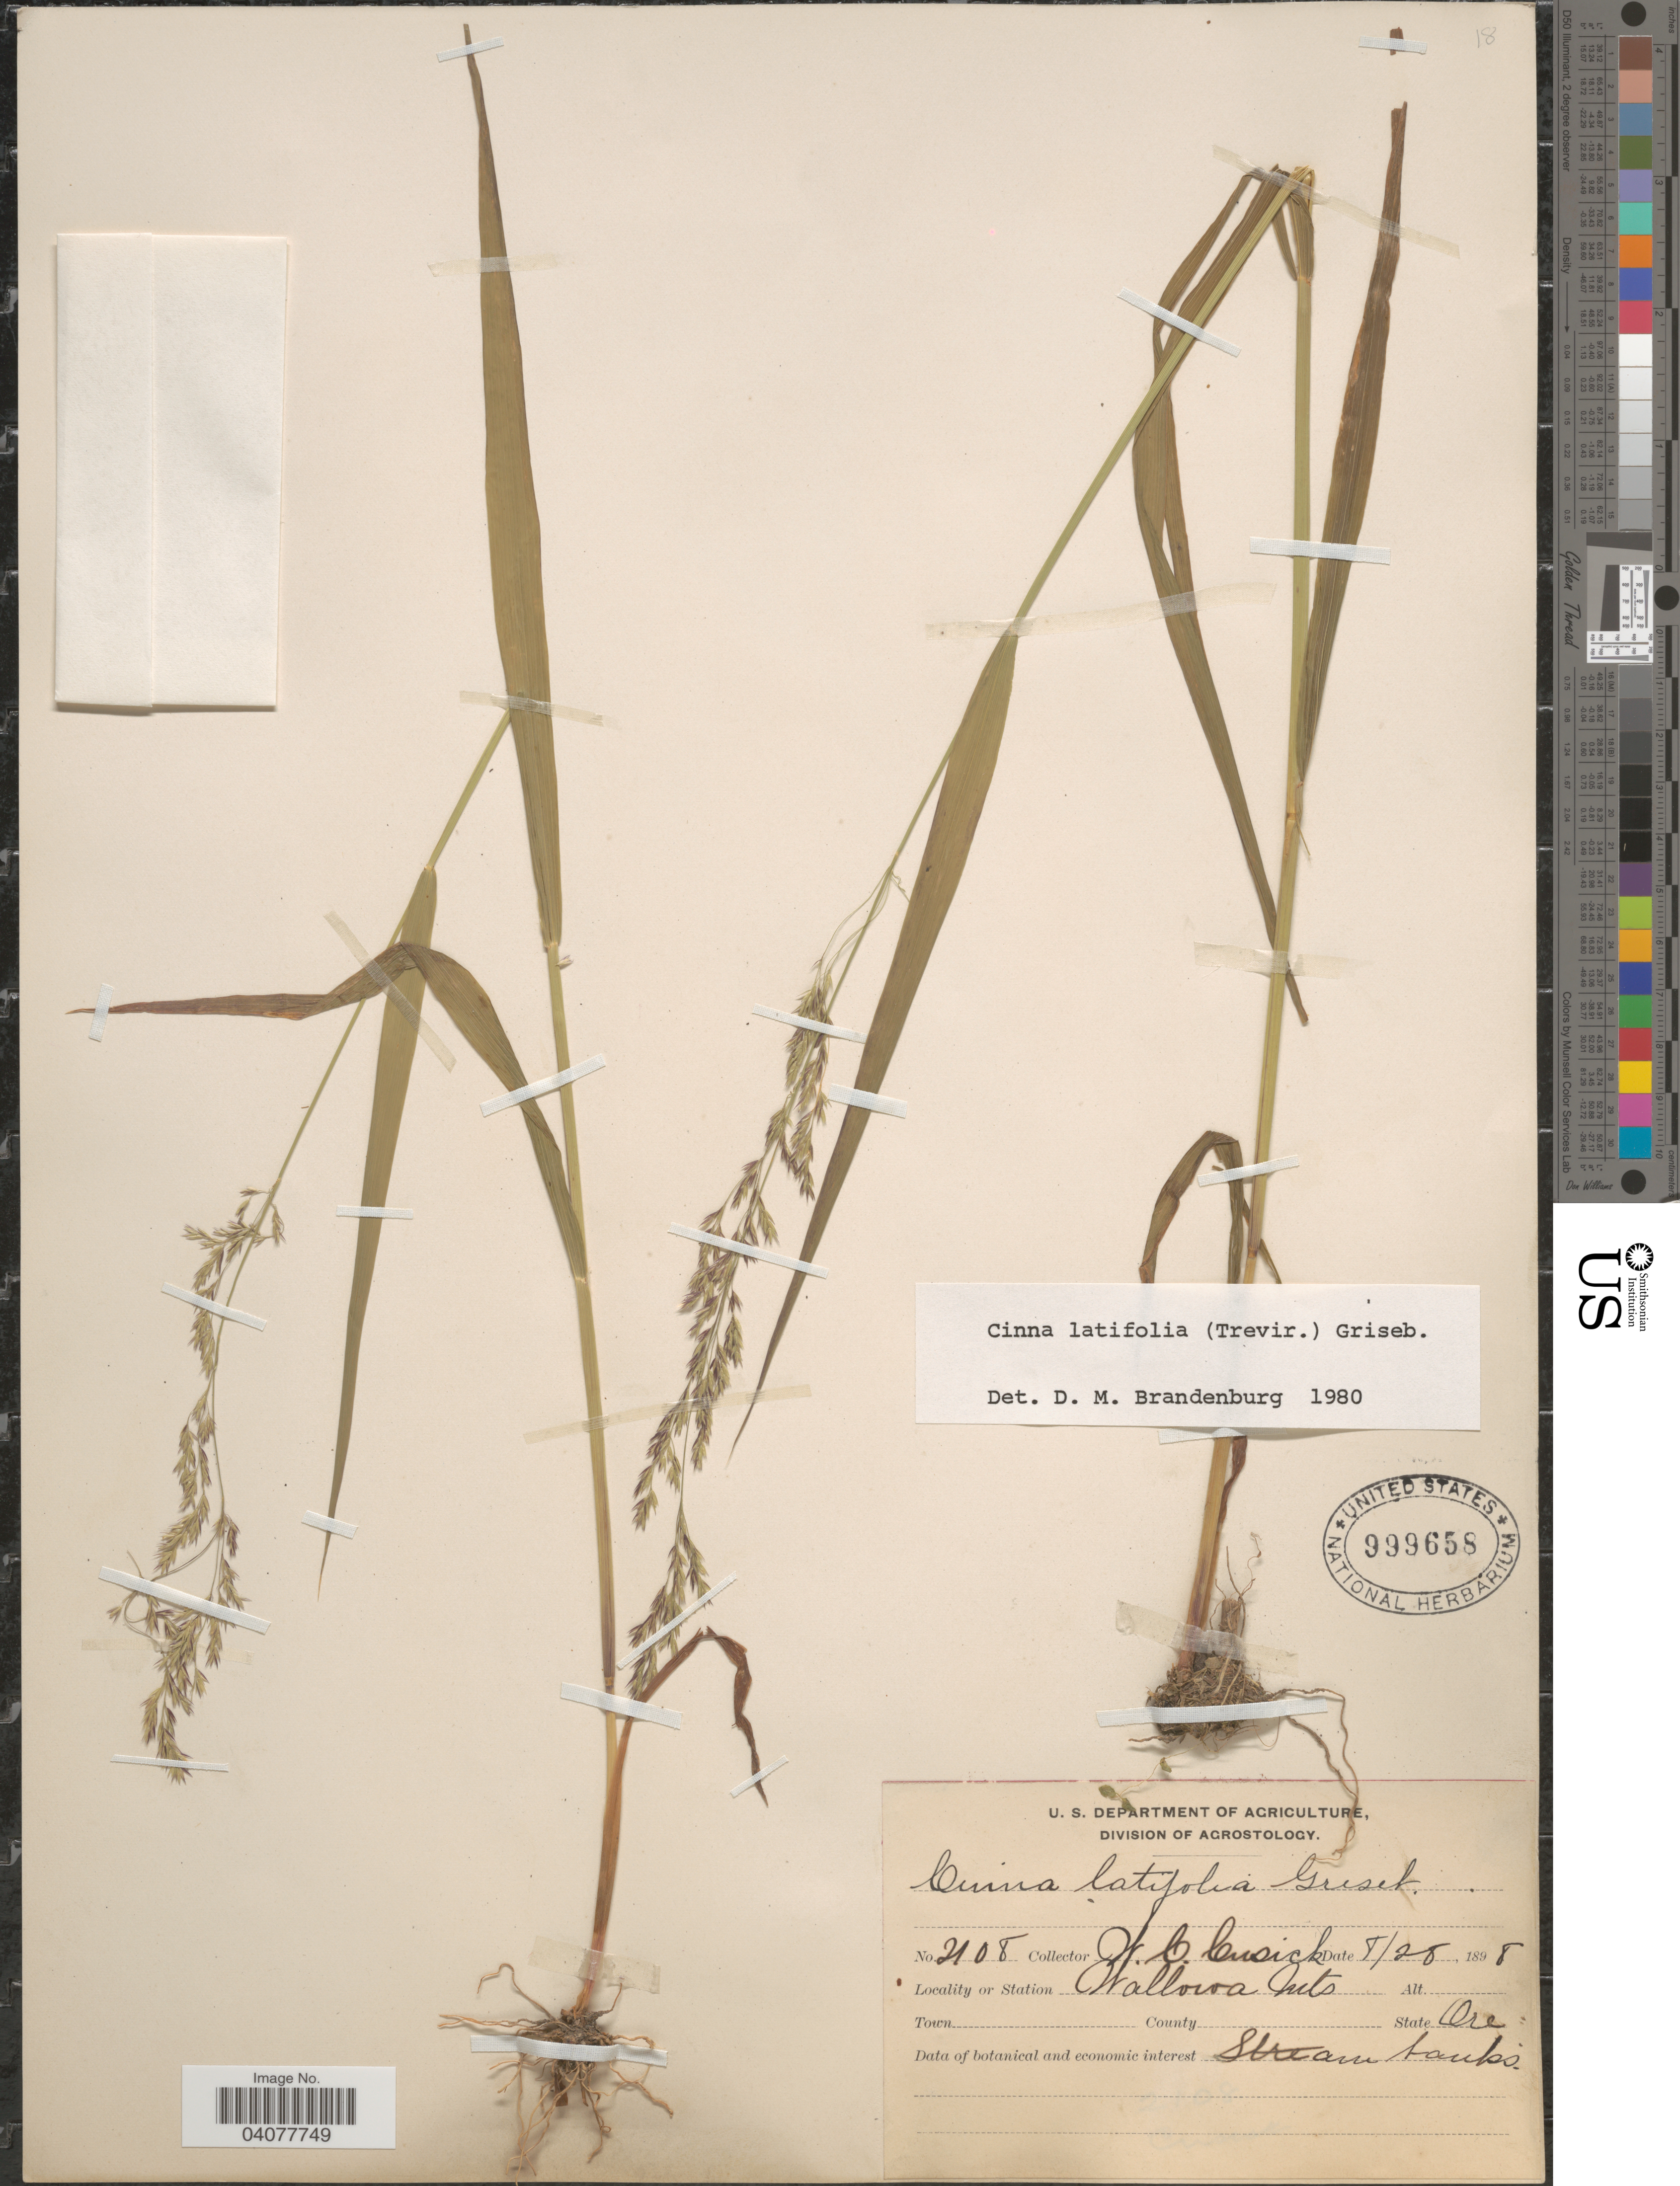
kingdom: Plantae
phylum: Tracheophyta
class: Liliopsida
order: Poales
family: Poaceae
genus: Cinna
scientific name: Cinna latifolia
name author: (Trevir. ex Goeppert) Griseb.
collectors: W. C. Cusick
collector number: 2108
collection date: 1898-08-28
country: United States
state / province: Oregon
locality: Wallowa Mts. Stream banks.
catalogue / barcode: US 999658